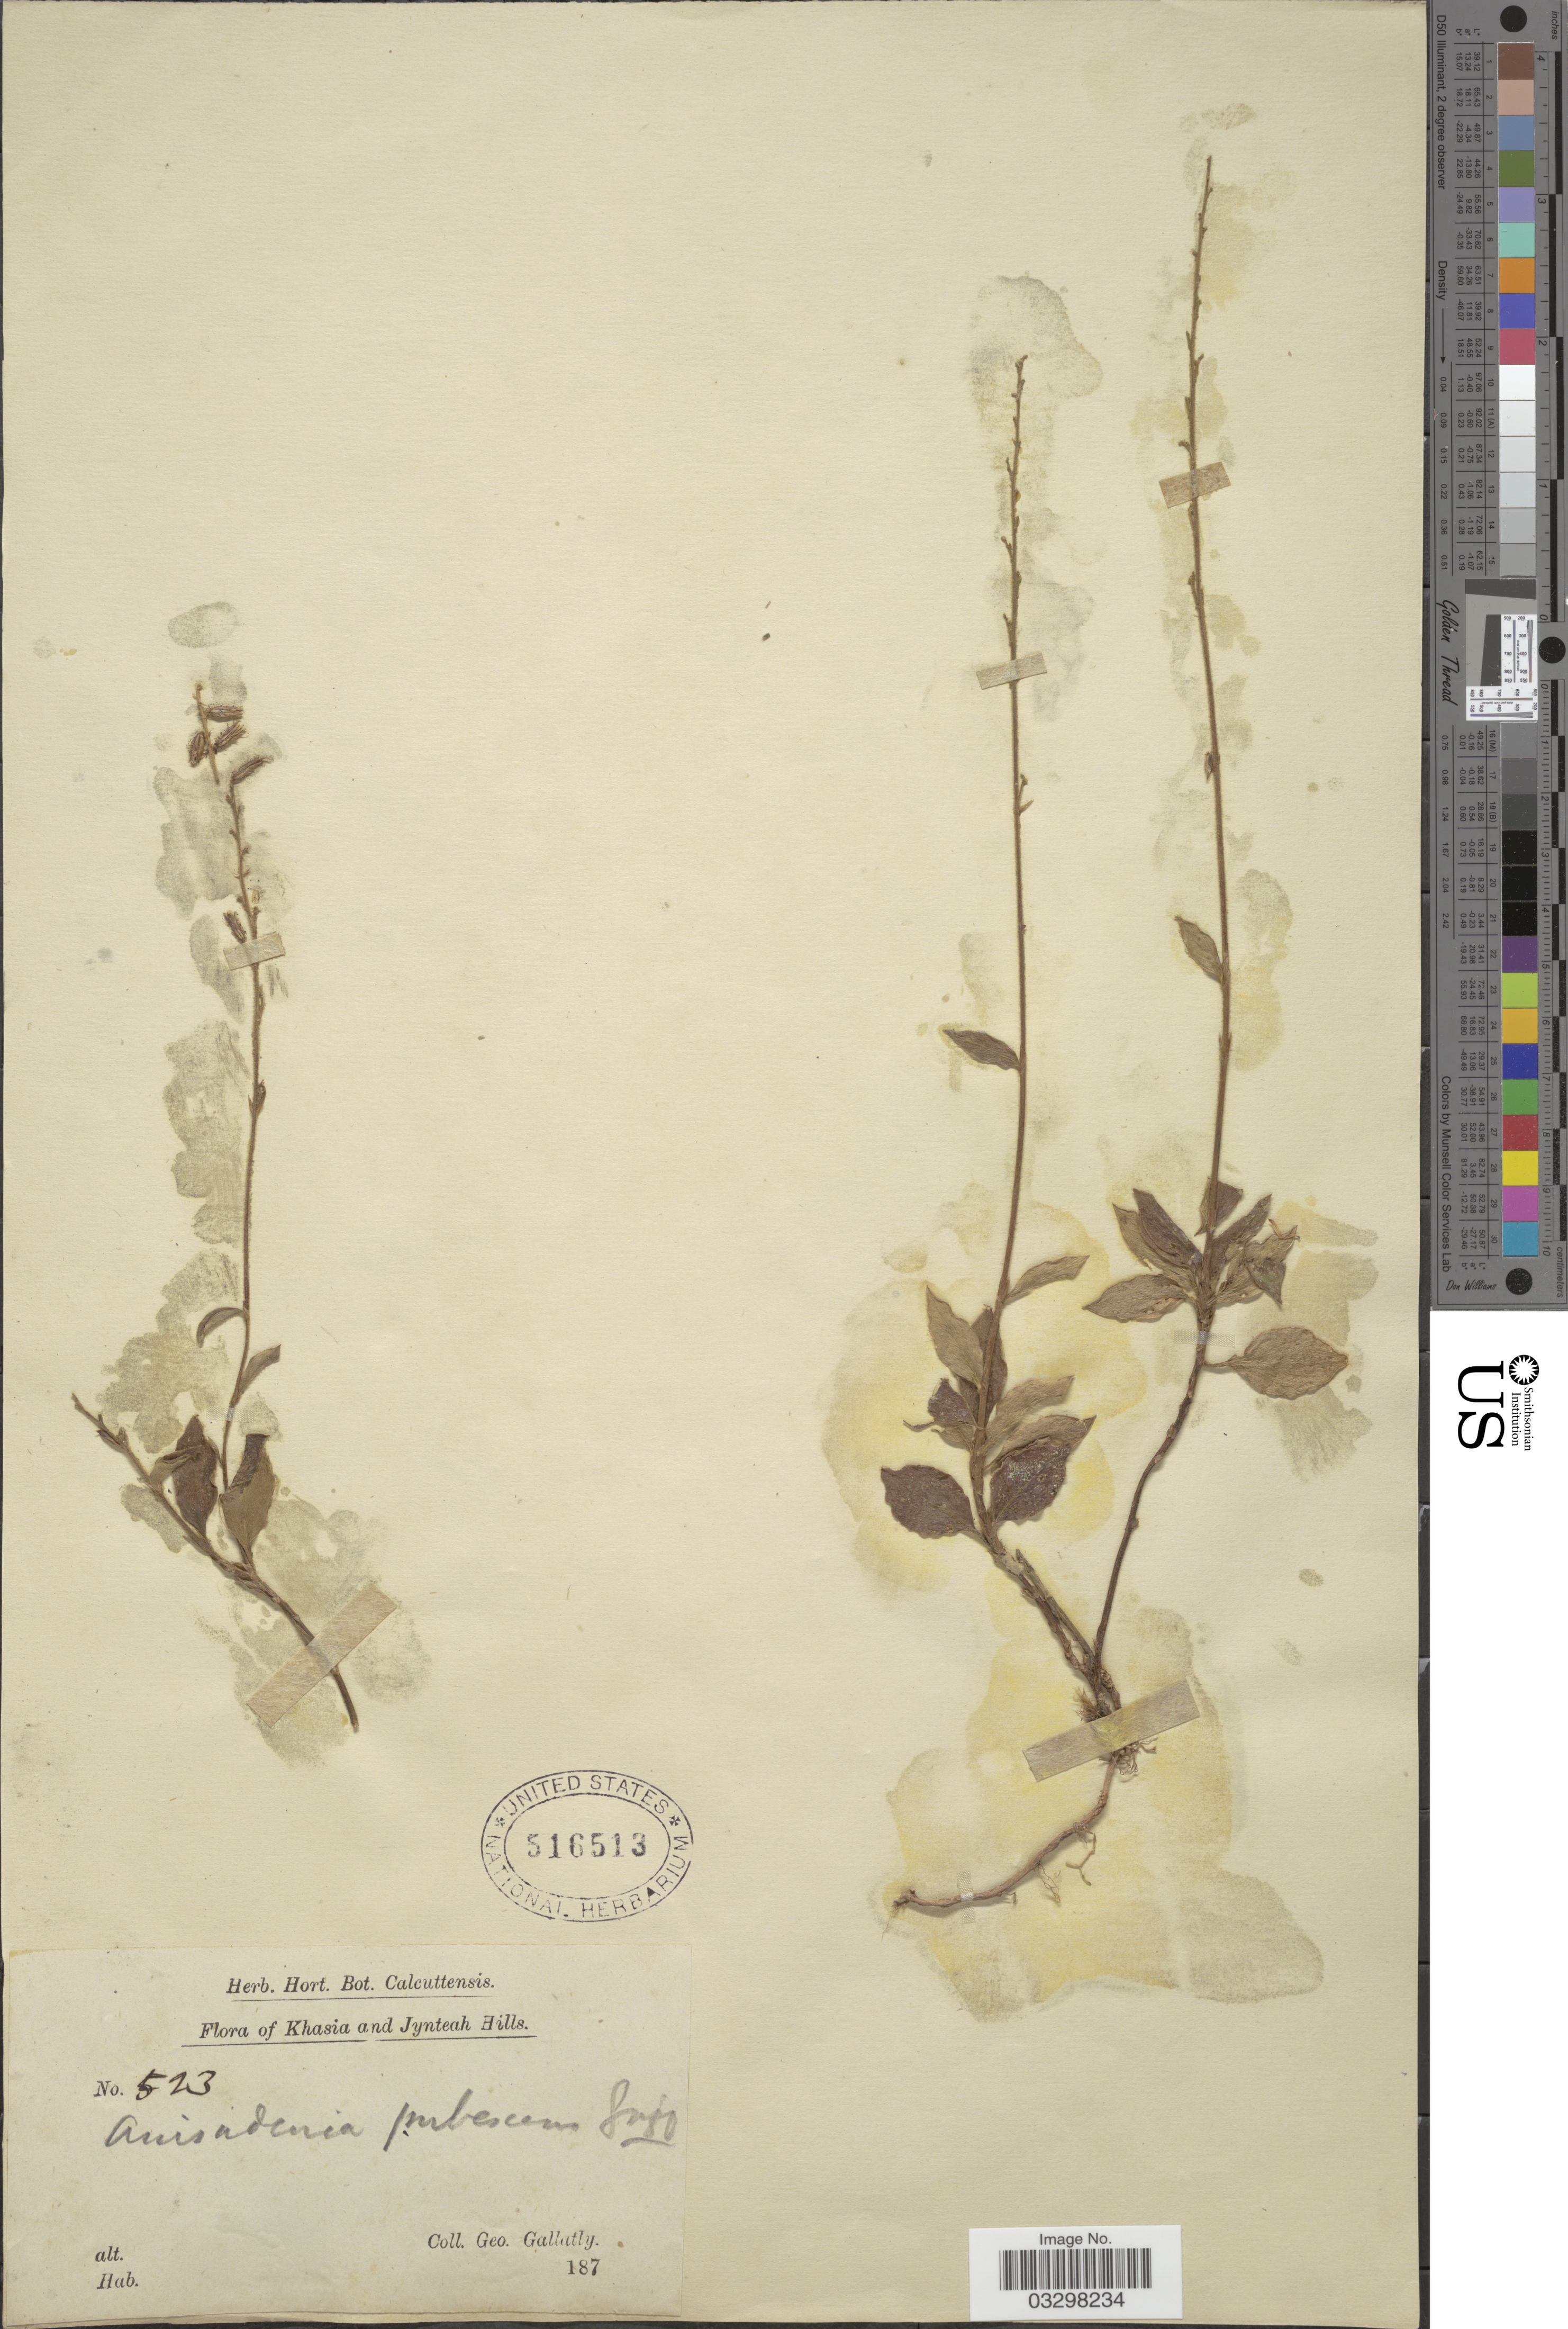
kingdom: Plantae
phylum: Tracheophyta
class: Magnoliopsida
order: Malpighiales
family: Linaceae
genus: Anisadenia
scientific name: Anisadenia pubescens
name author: Griff.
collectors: G. Gallatly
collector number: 523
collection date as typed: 187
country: India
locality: Khasia and Jynteah Hills.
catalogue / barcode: US 516513